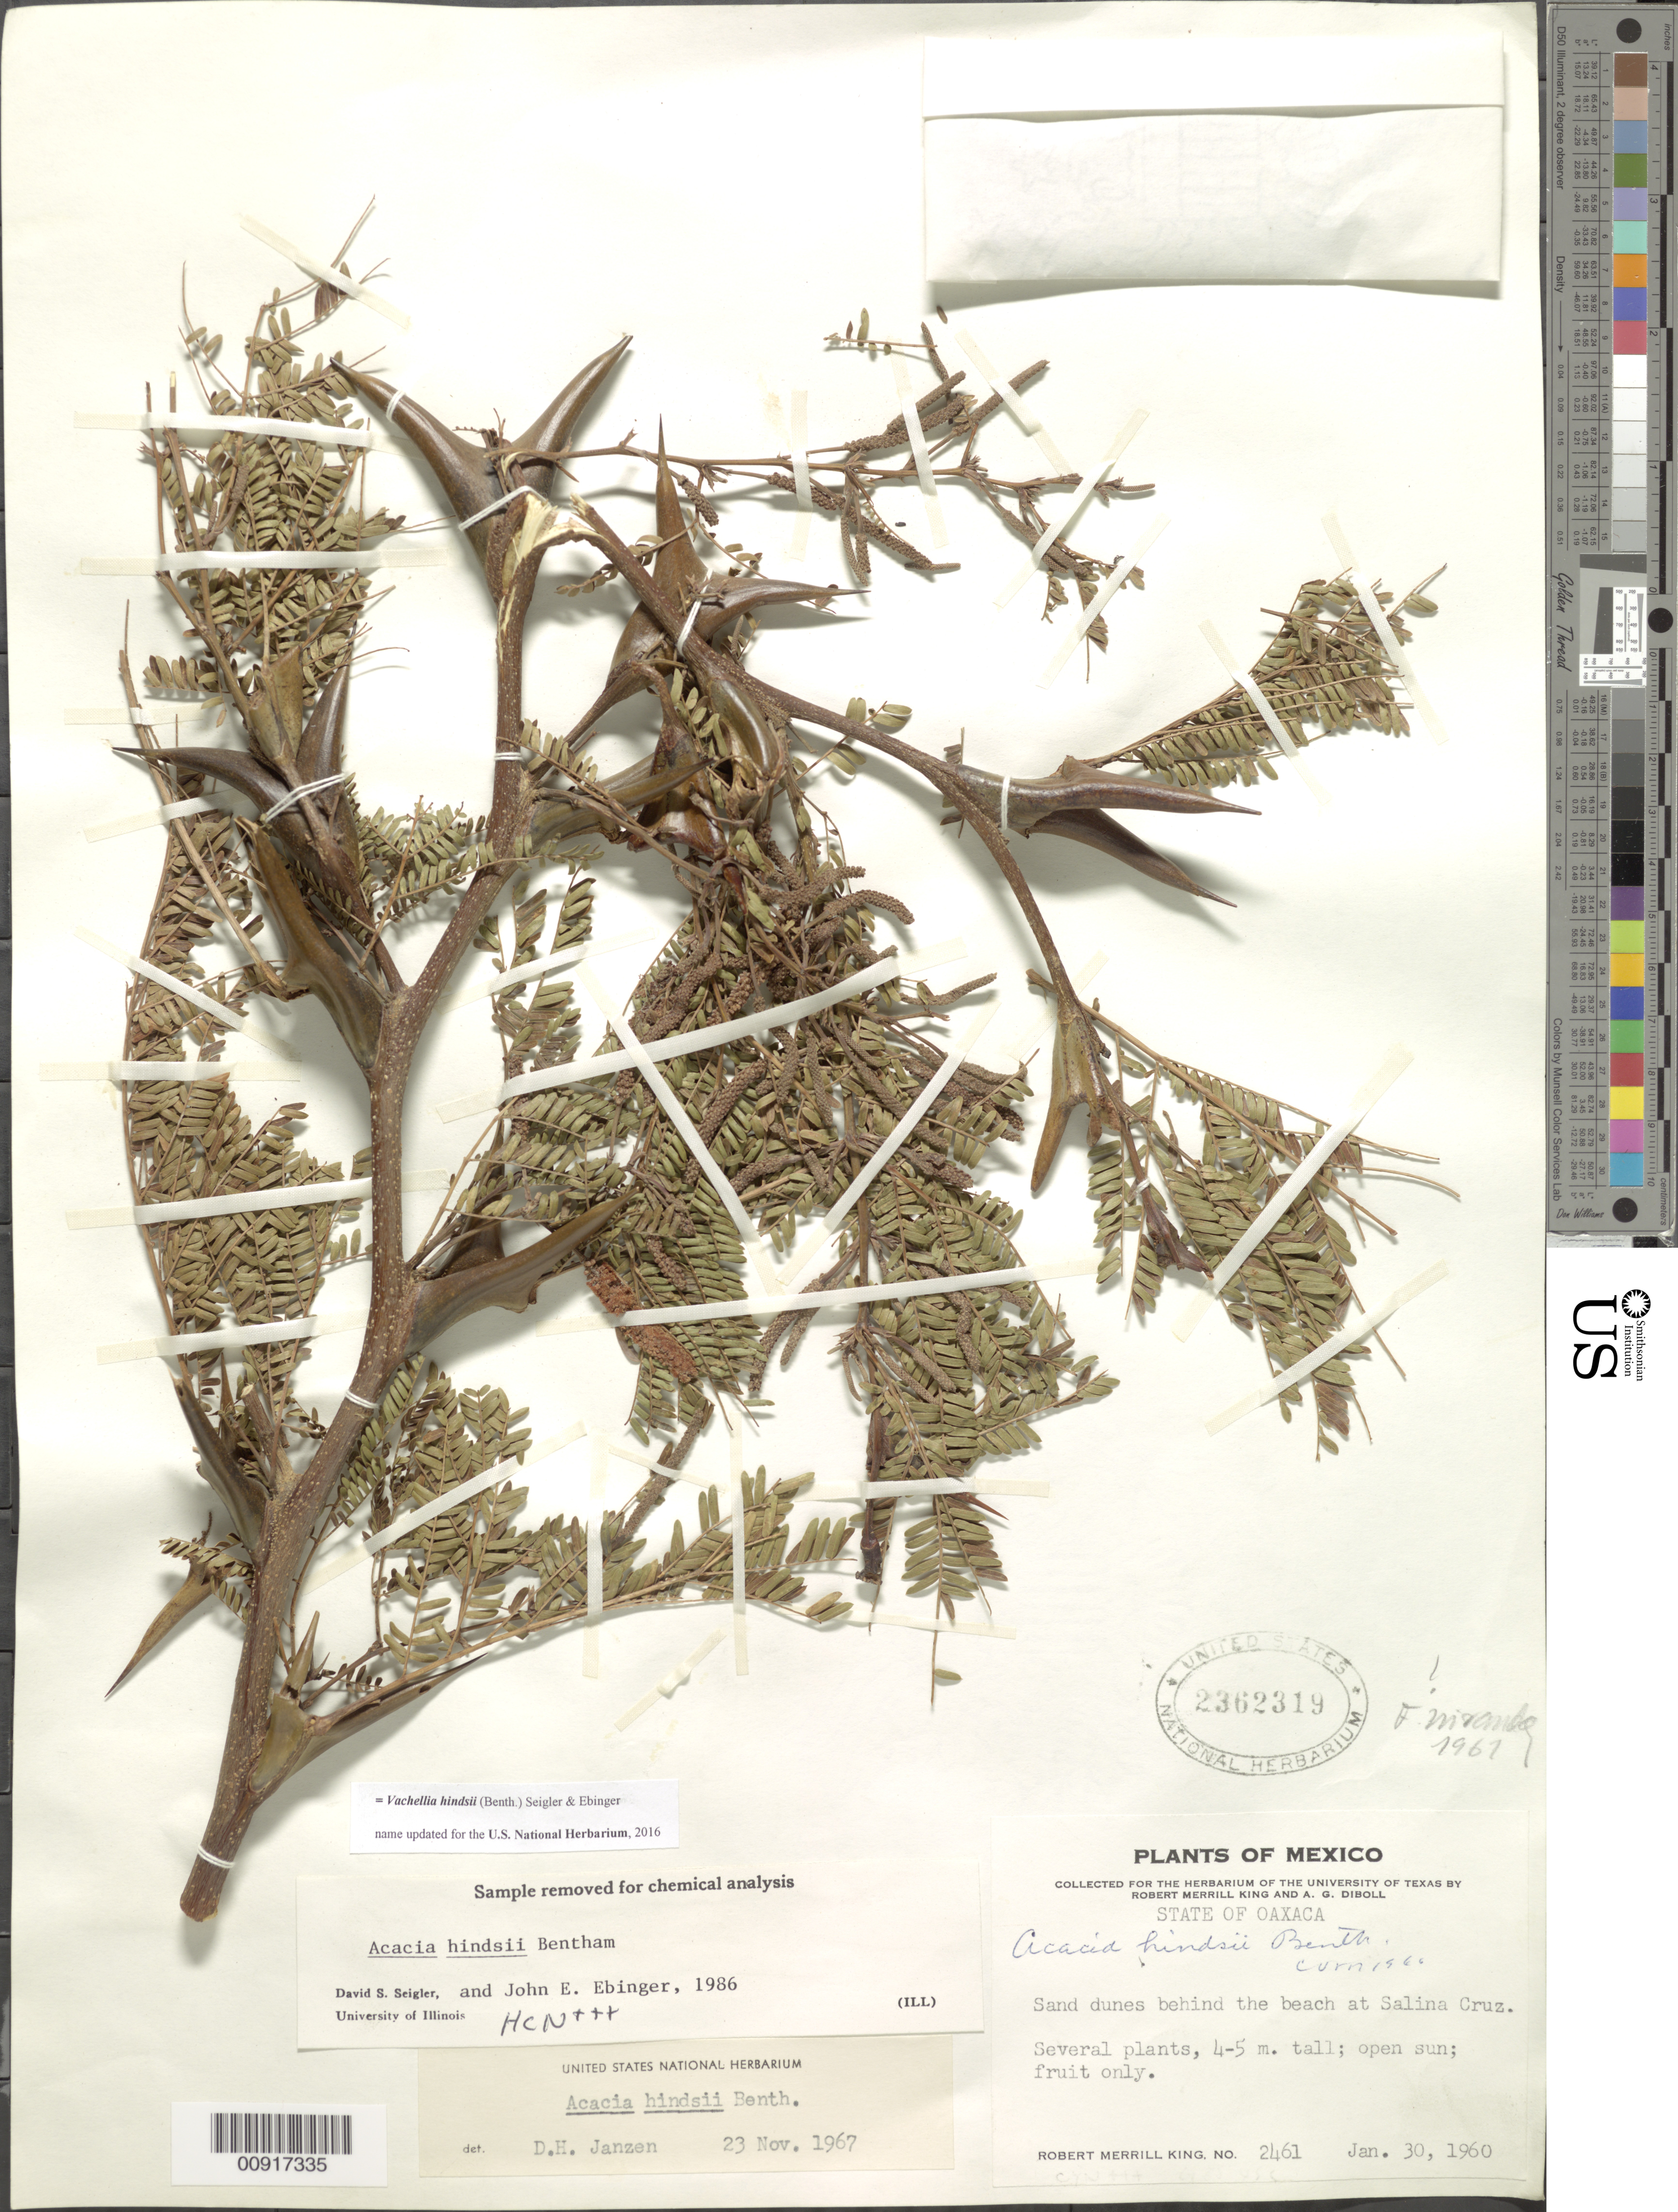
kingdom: Plantae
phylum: Tracheophyta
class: Magnoliopsida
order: Fabales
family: Fabaceae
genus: Vachellia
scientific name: Vachellia hindsii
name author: (Benth.) Seigler & Ebinger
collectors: R. M. King & A. Diboll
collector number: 2461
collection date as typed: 30 Jan 1960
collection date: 1960-01-30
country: Mexico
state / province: Oaxaca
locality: Sand dunes behind the beach at Salina Cruz.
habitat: Sand dunes behind the beach. Open sun.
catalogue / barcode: US 2362319